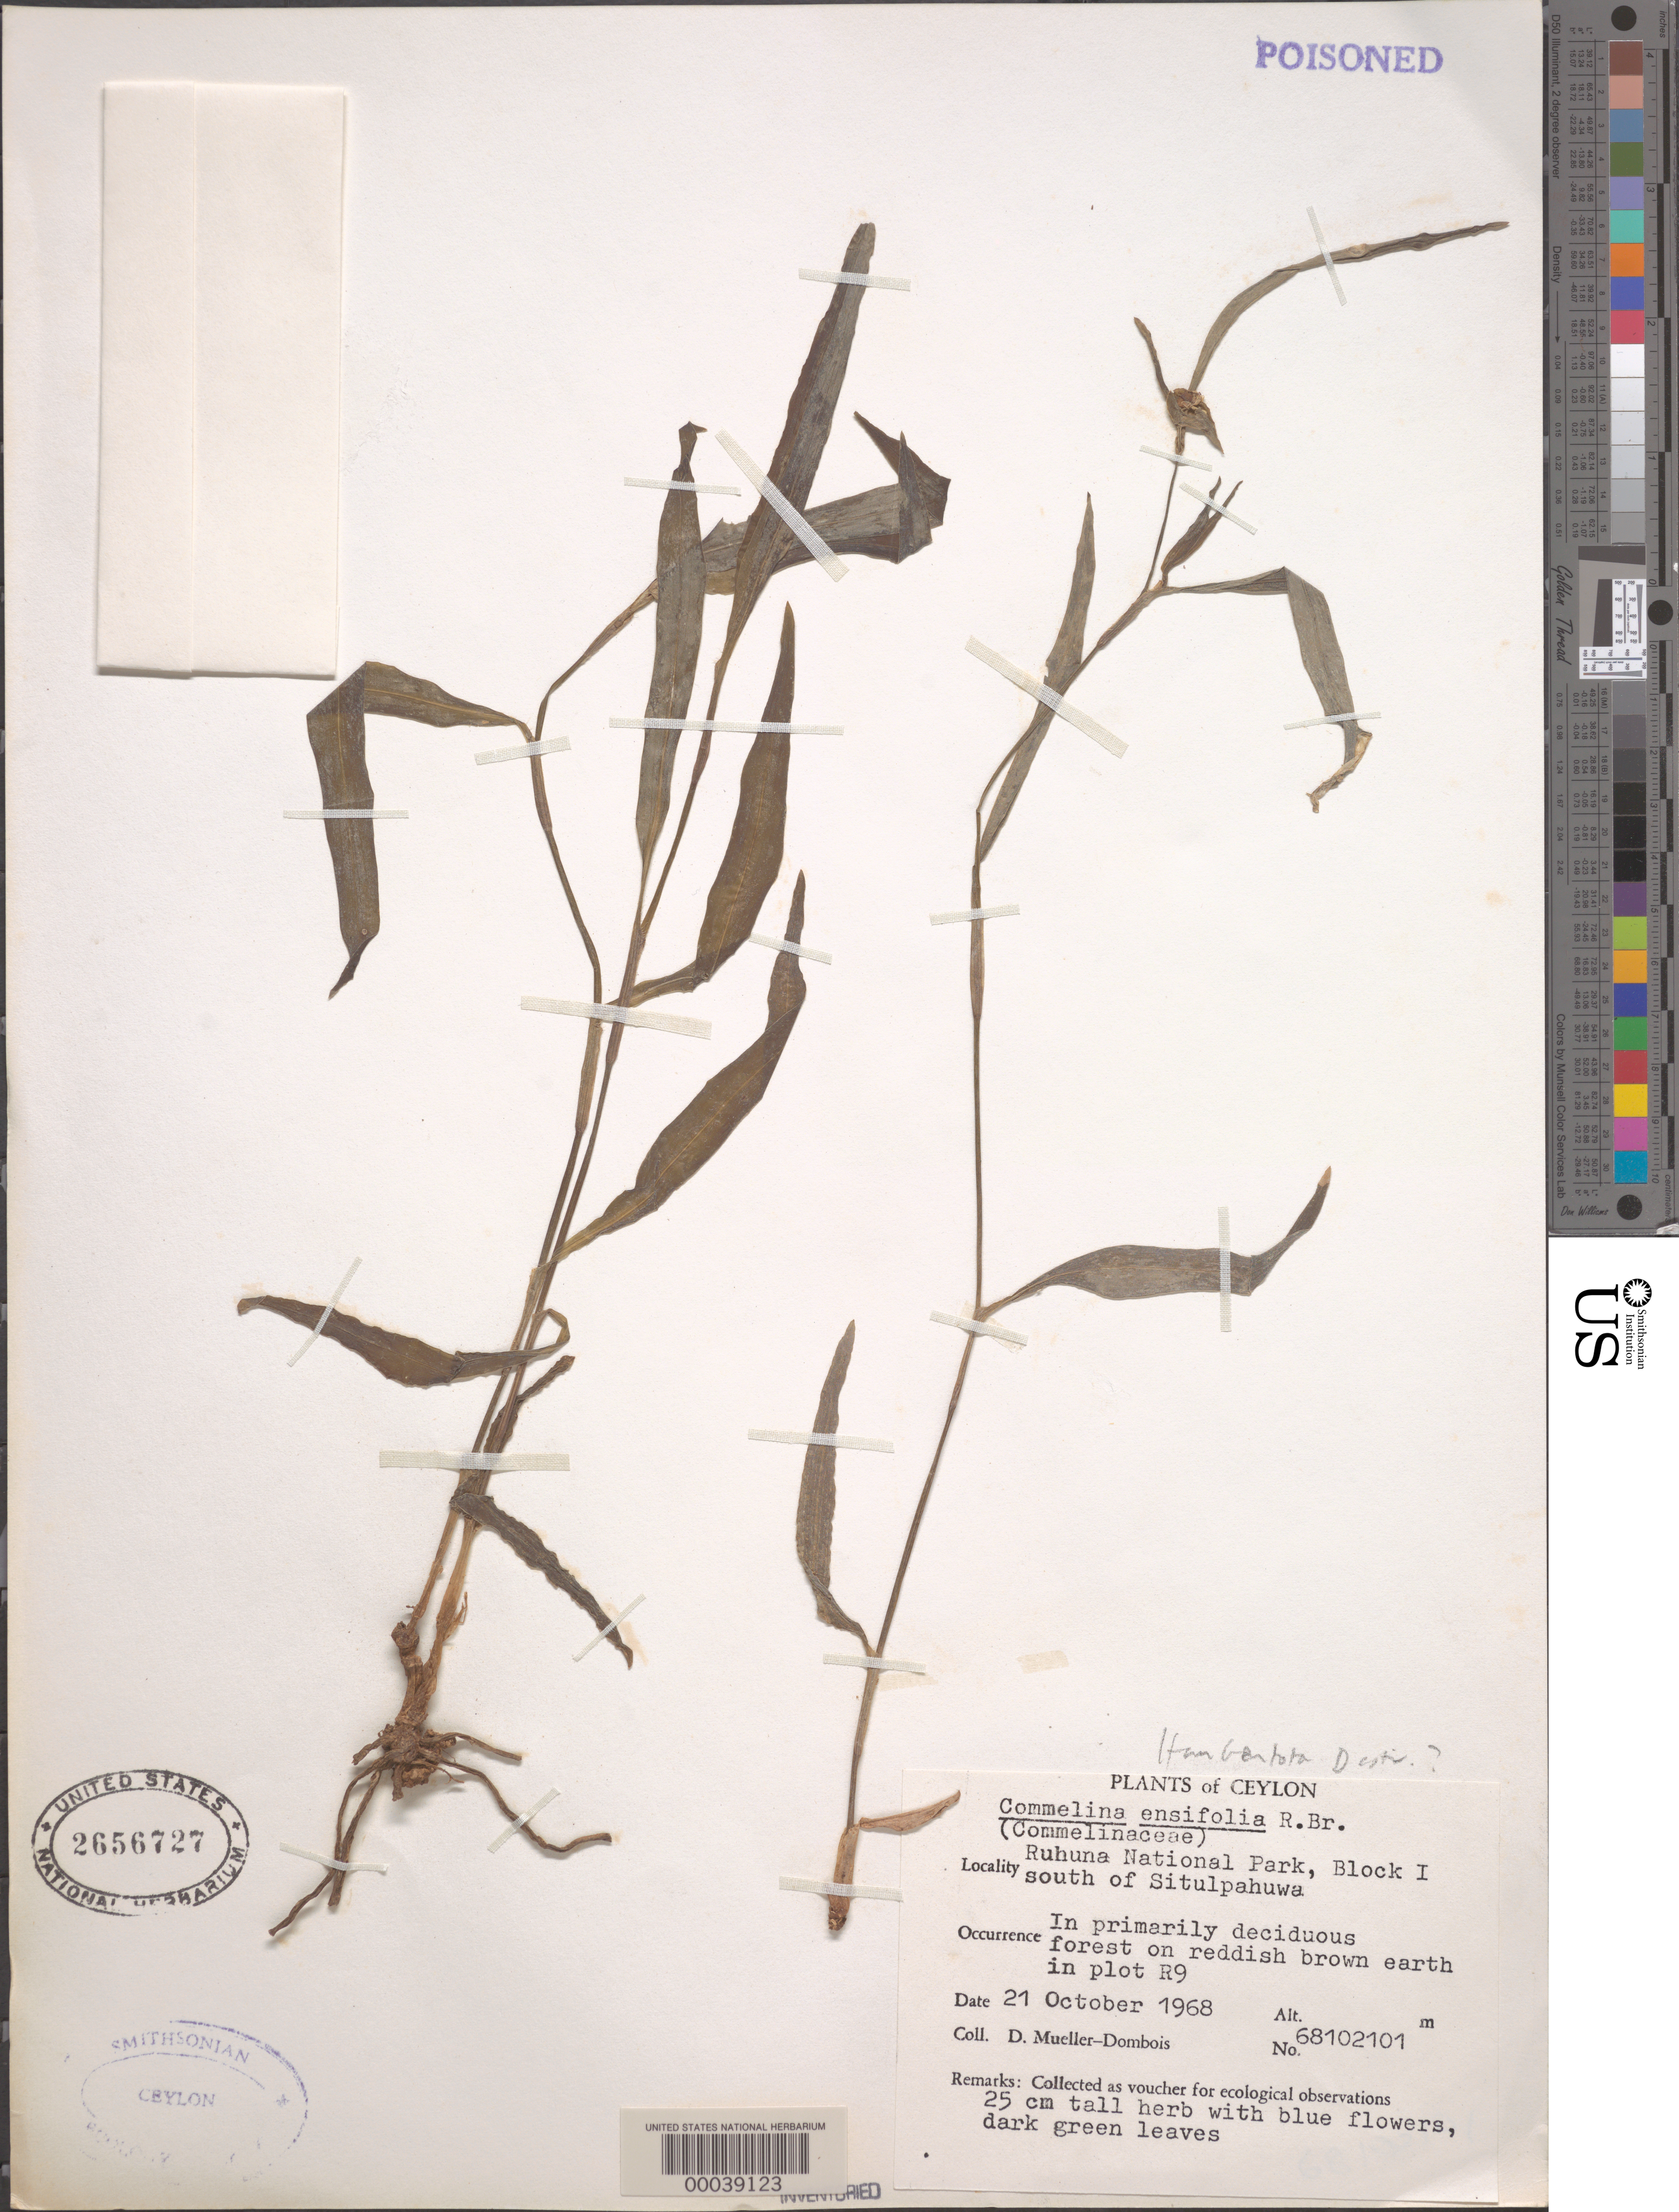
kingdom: Plantae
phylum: Tracheophyta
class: Liliopsida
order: Commelinales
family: Commelinaceae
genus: Commelina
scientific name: Commelina ensifolia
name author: R. Br.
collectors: D. Mueller-Dombois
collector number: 68102101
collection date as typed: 21 Oct 1968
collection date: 1968-10-21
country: Sri Lanka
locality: Ruhuna national park, s of situlpahuwa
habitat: Red-brown earth, primary deciduous forest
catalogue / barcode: US 2656727